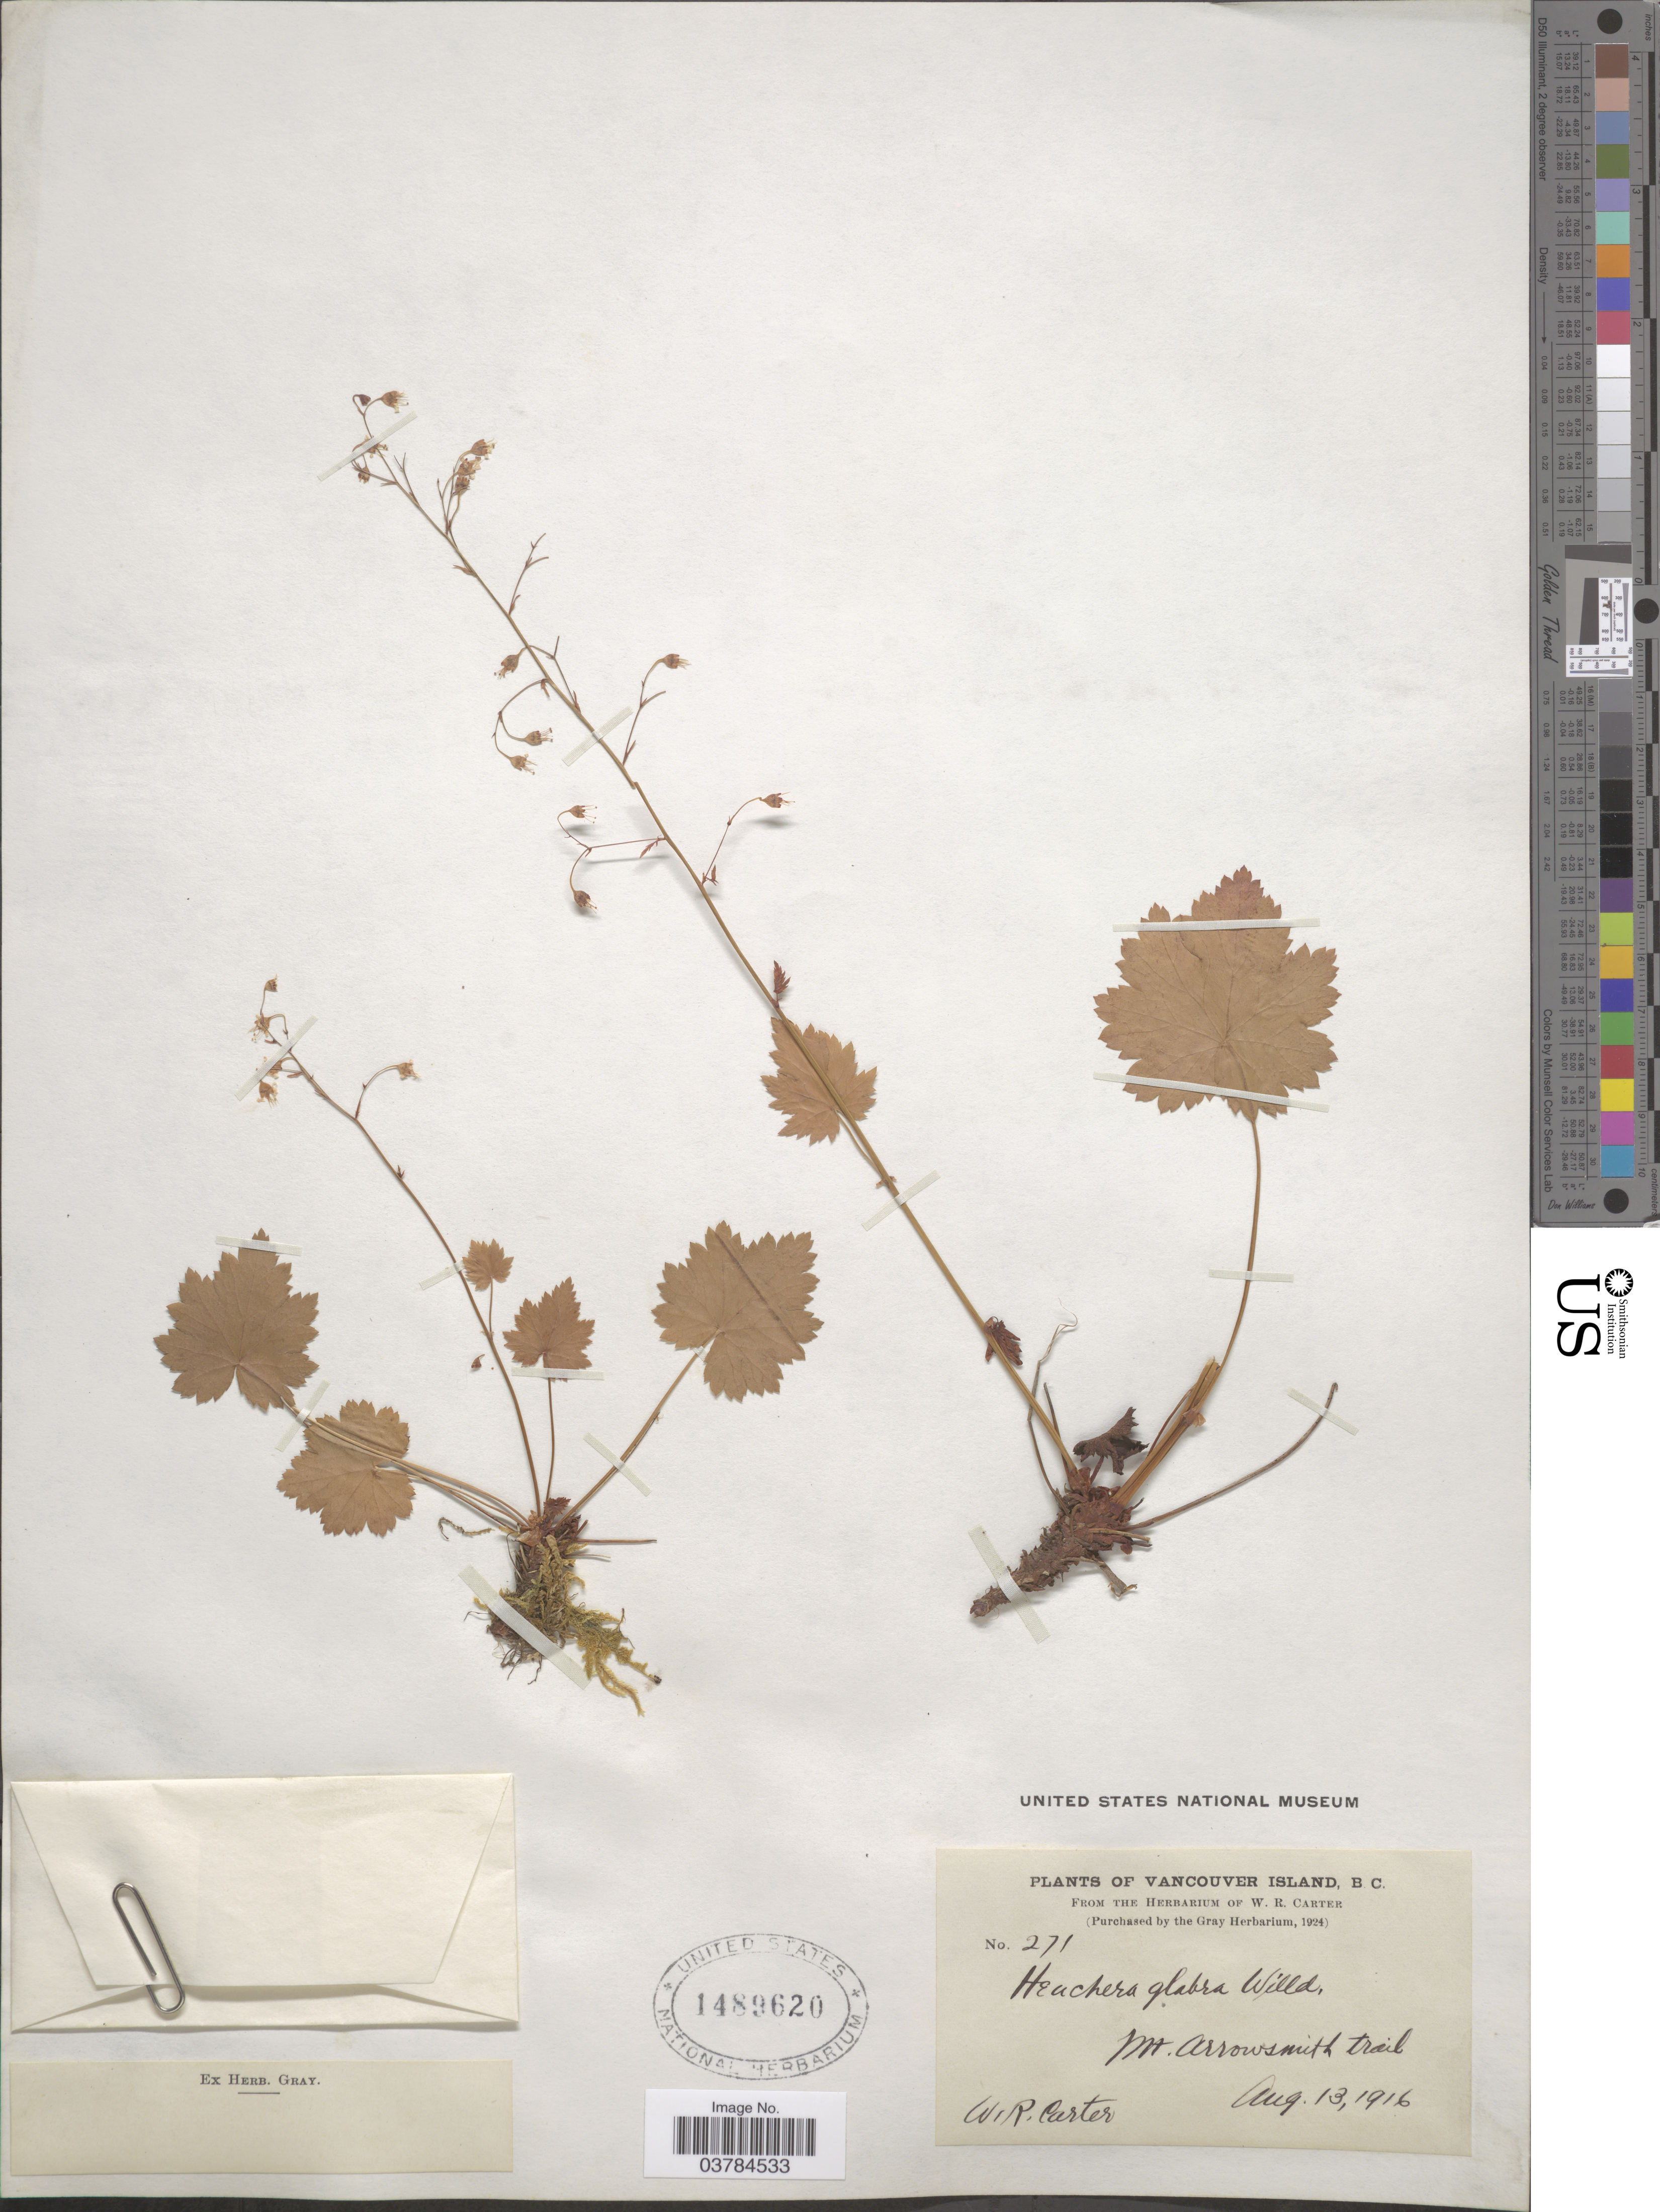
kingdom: Plantae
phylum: Tracheophyta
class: Magnoliopsida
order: Saxifragales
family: Saxifragaceae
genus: Heuchera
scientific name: Heuchera glabra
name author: Willd. ex Roem. & Schult.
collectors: W. R. Carter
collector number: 271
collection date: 1916-08-13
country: Canada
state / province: British Columbia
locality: Vancouver Island. Mt. Arrowsmith trail.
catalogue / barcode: US 1489620